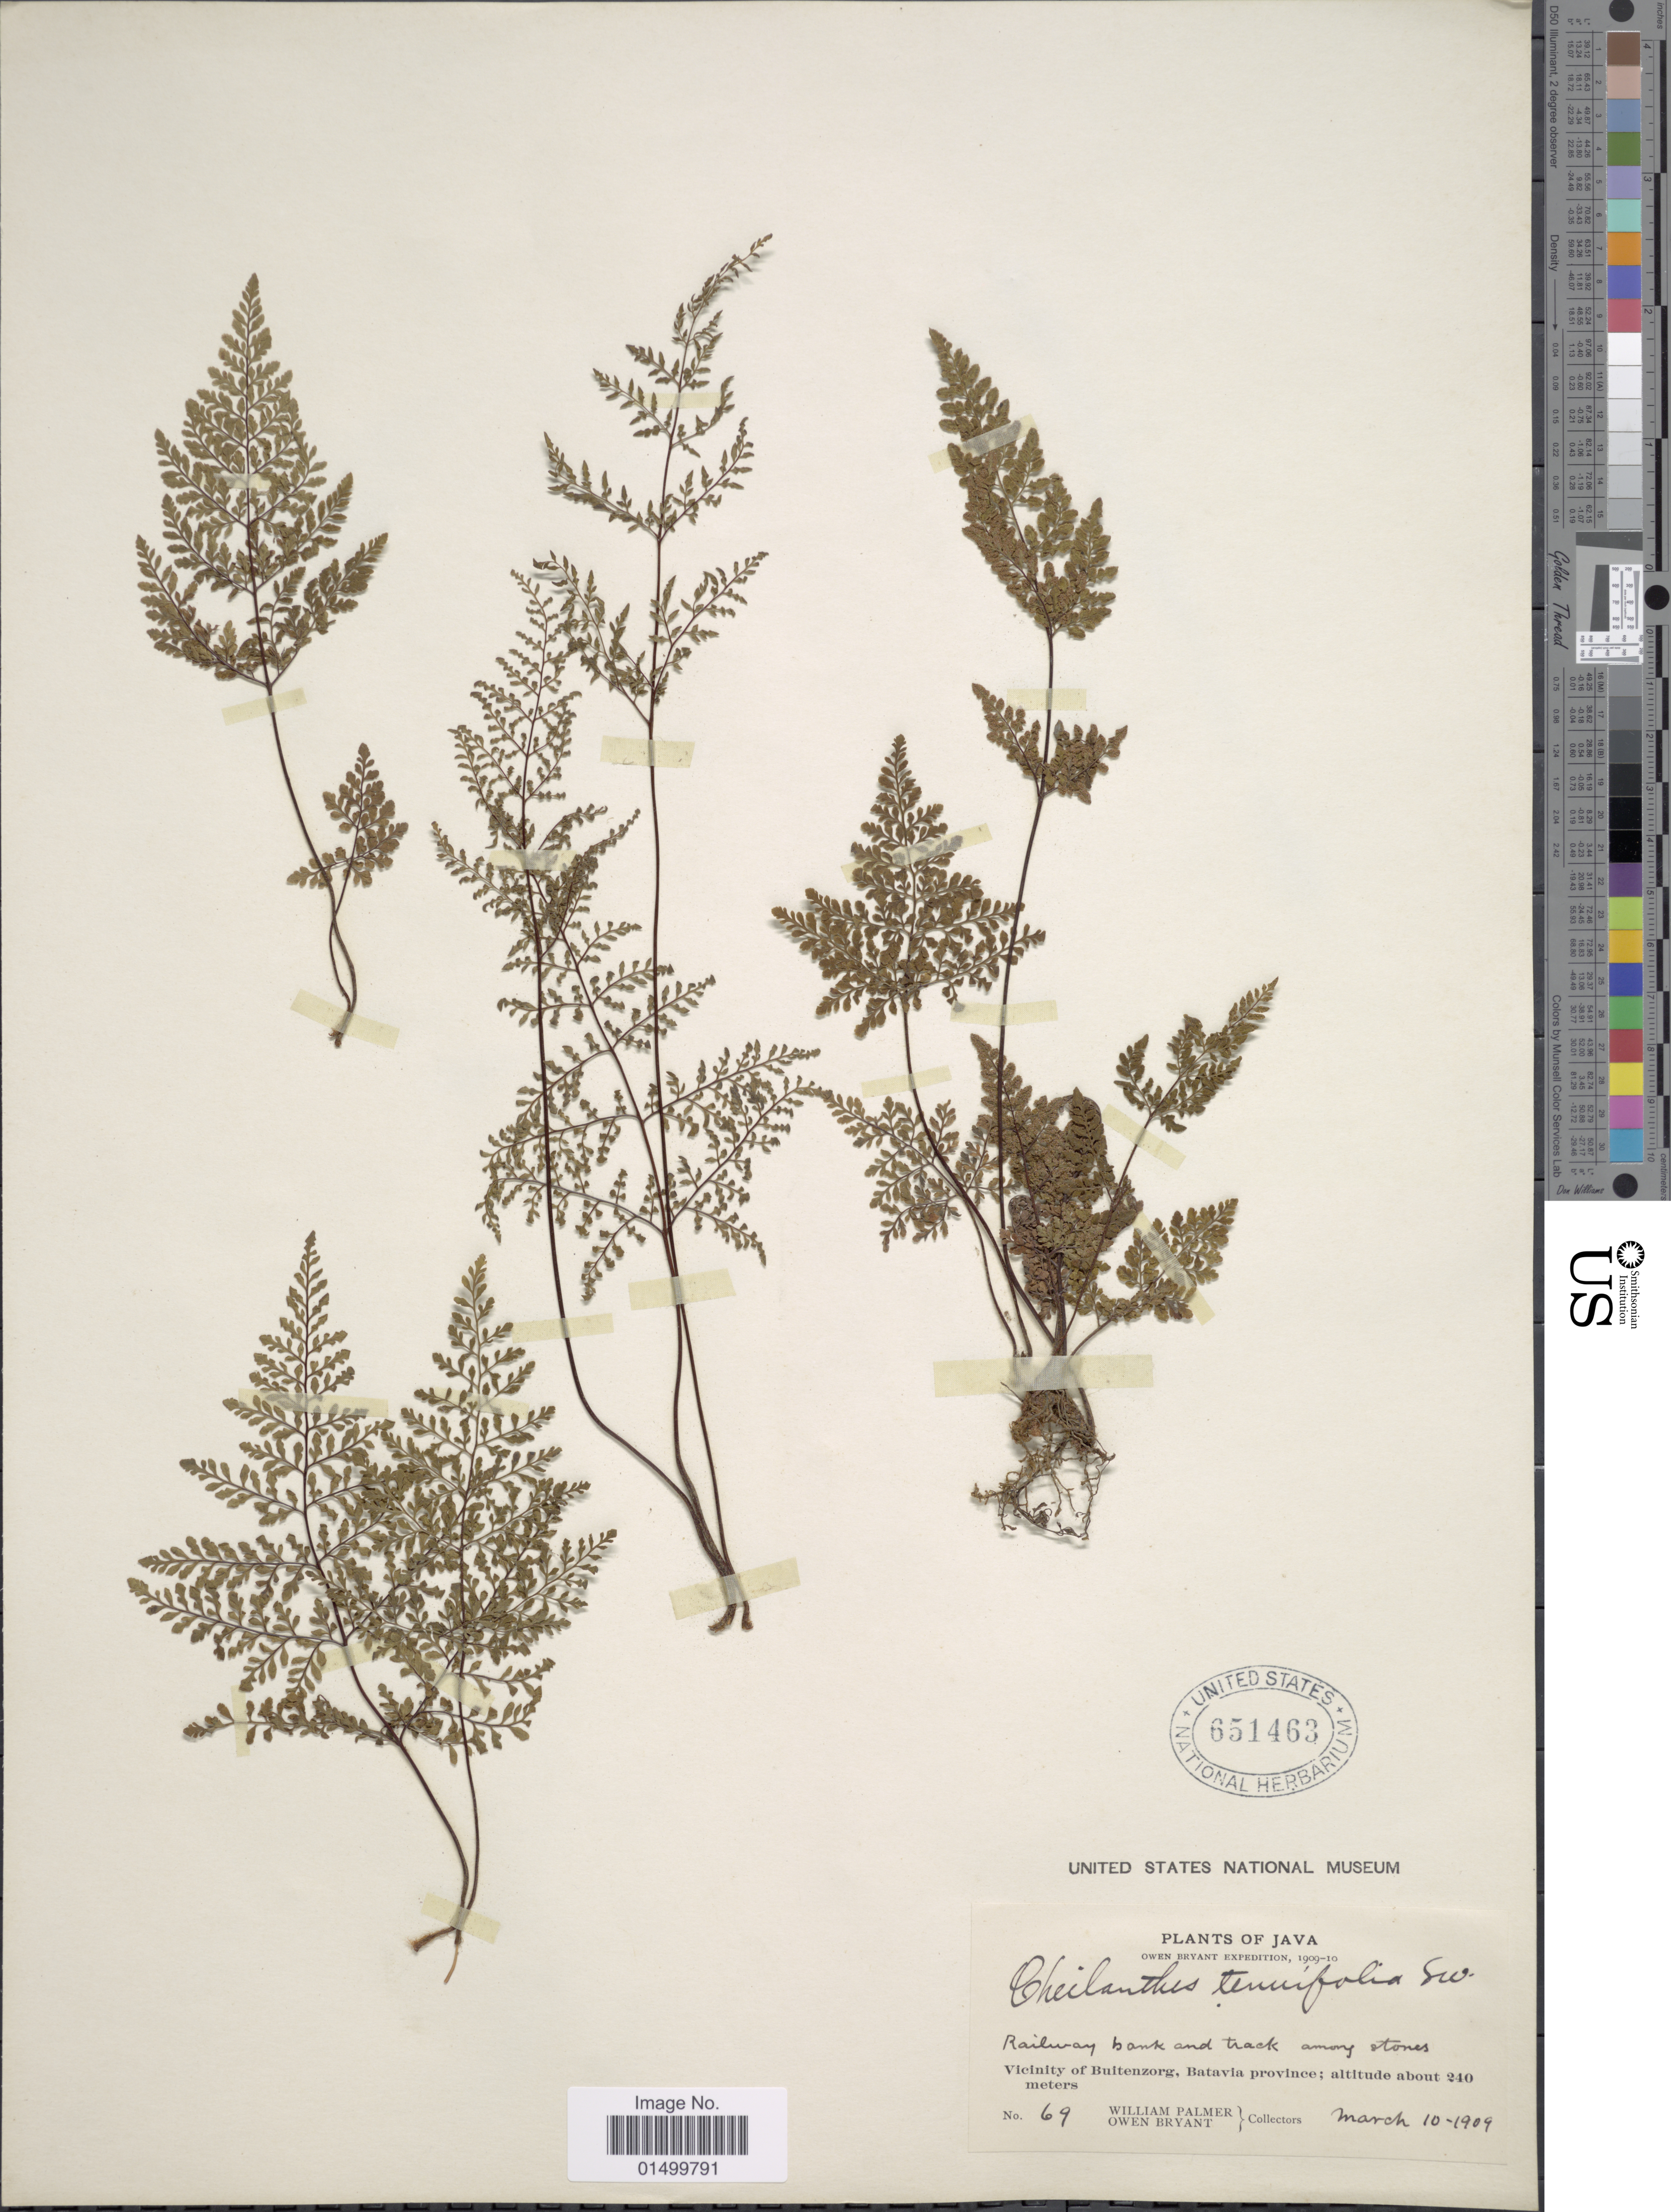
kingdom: Plantae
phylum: Tracheophyta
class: Polypodiopsida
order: Polypodiales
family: Pteridaceae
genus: Cheilanthes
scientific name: Cheilanthes tenuifolia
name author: (Burm. f.) Sw.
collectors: W. Palmer & O. Bryant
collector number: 69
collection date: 1909-03-10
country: Indonesia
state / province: Java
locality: Vicinity of Buitenzorg, Batavia Province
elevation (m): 240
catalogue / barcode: US 651463